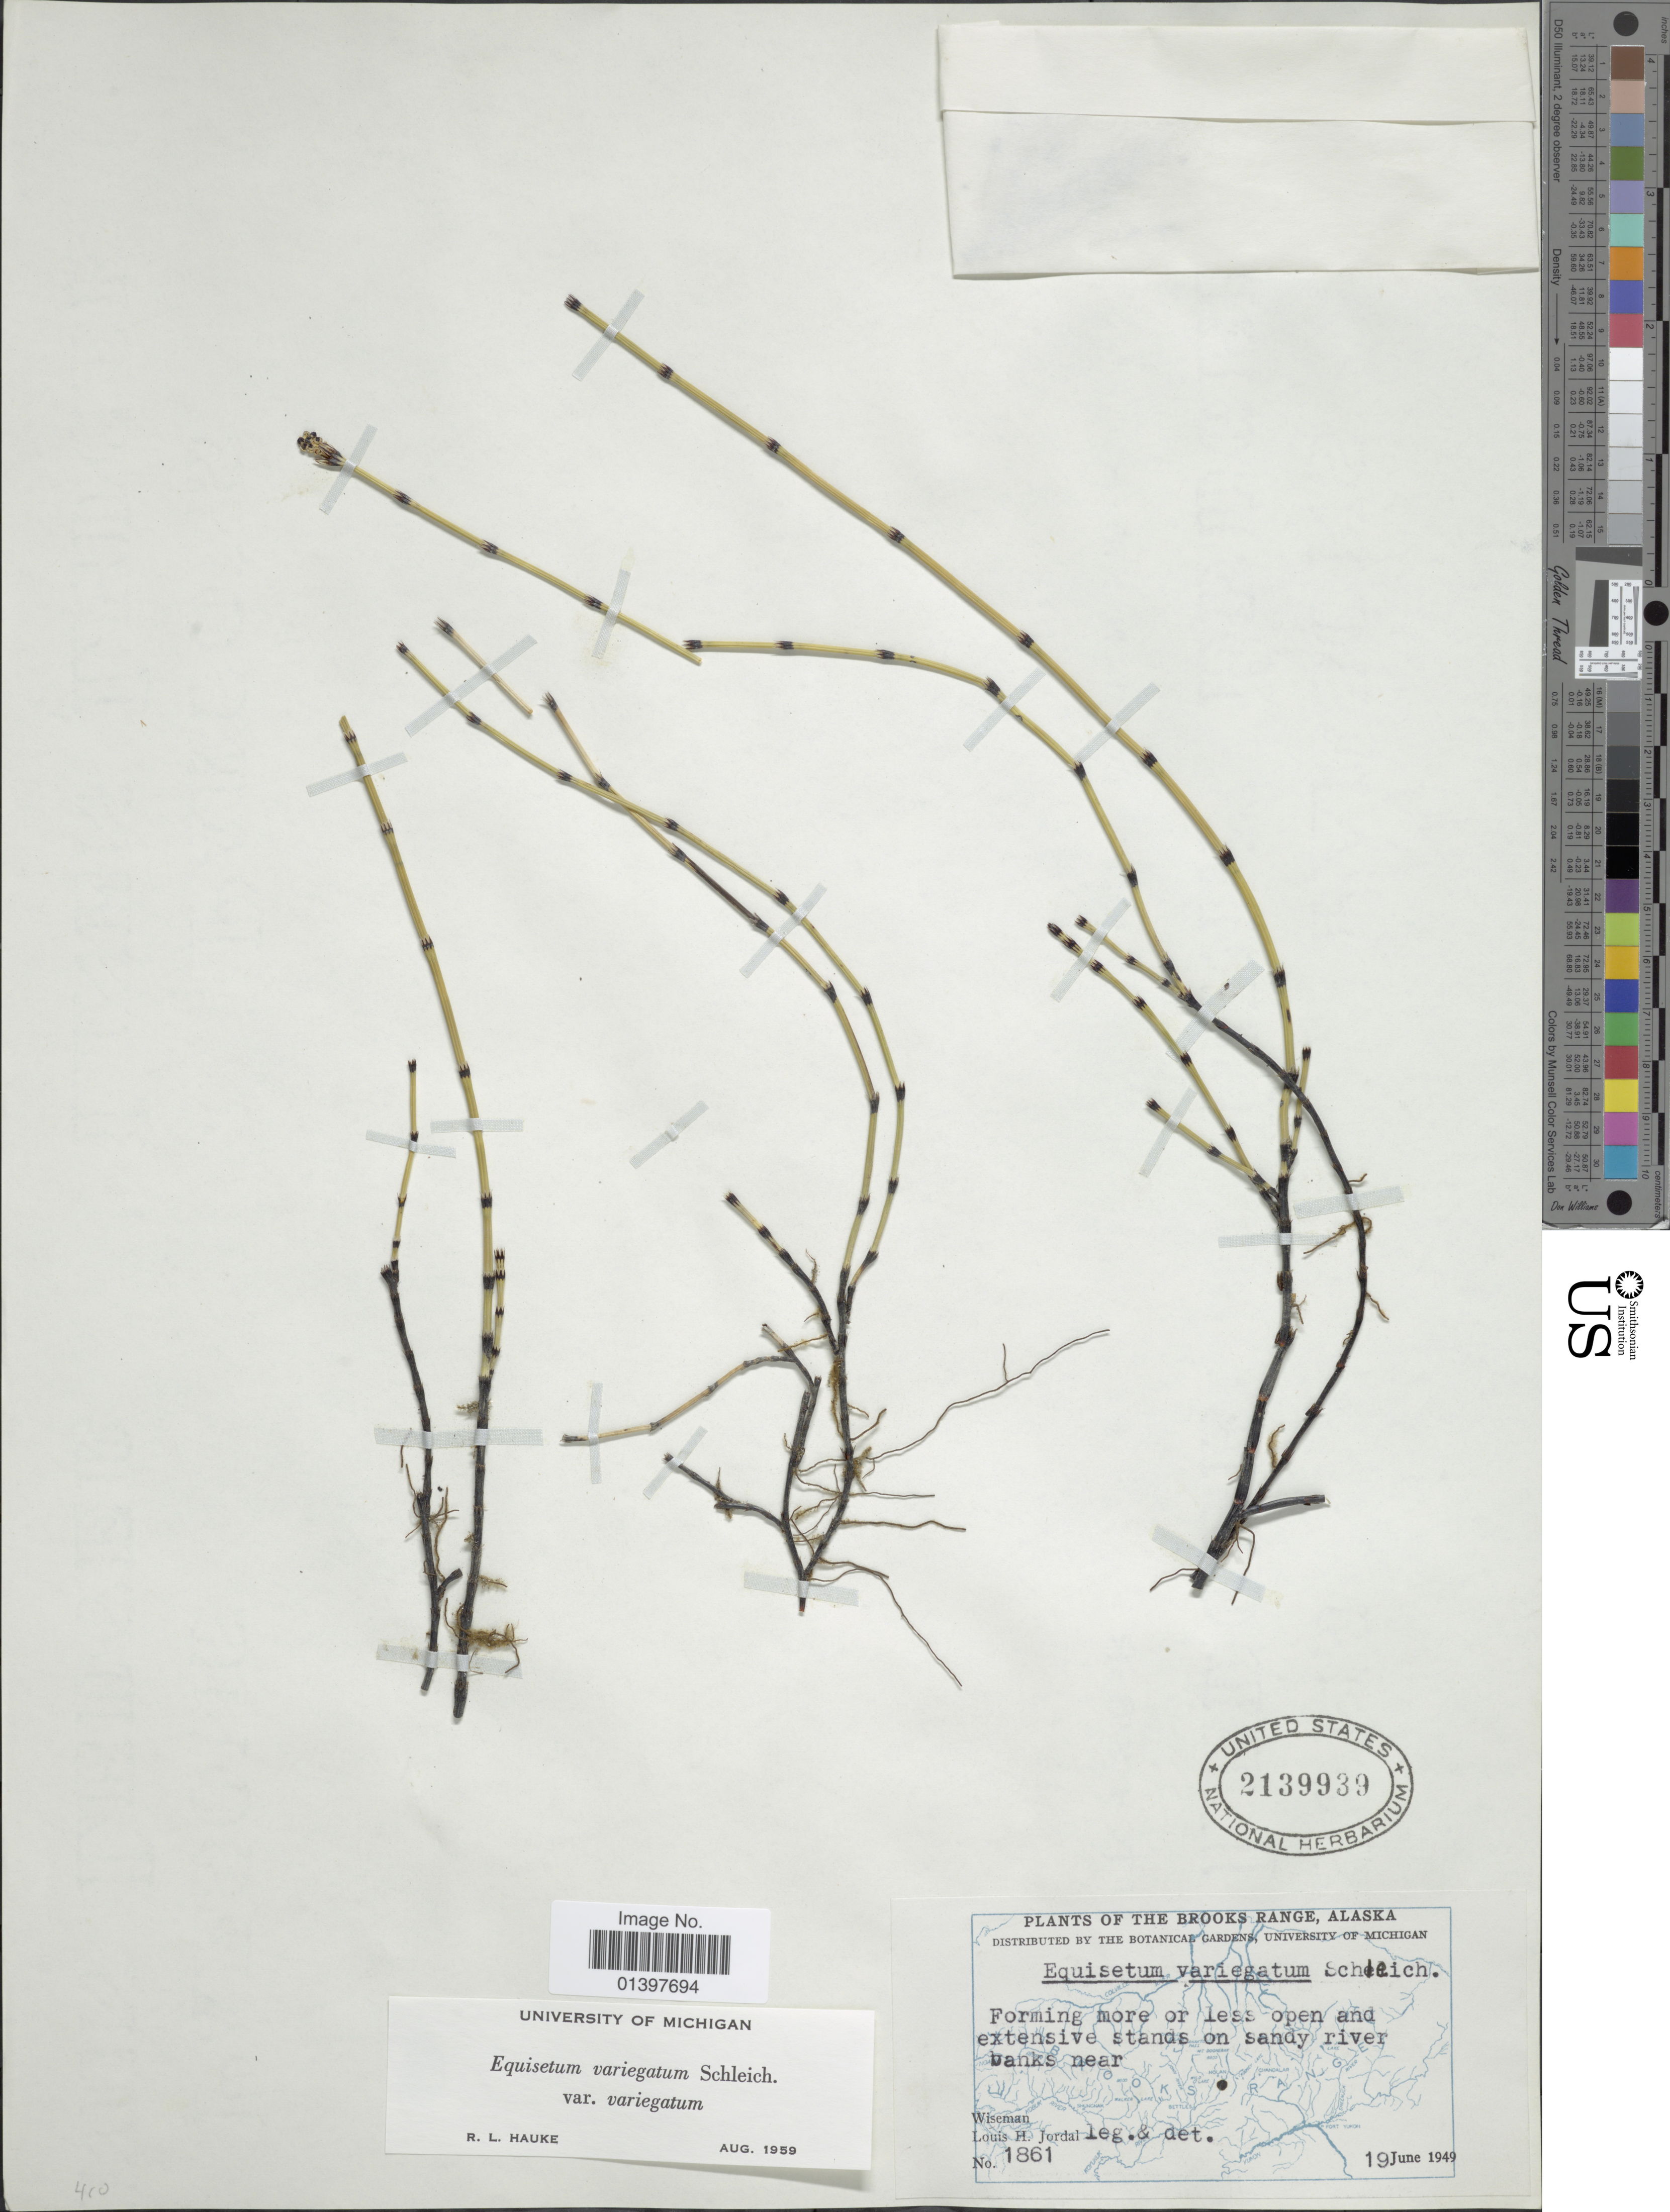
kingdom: Plantae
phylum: Tracheophyta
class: Polypodiopsida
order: Equisetales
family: Equisetaceae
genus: Equisetum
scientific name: Equisetum variegatum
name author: Schleich. ex F. Weber & D. Mohr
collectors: -. Wiseman & L. Jordal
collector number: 1861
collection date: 1949-06-19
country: United States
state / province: Alaska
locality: Brooks Range, Alaska, Forming more or less open and extensive stands on sandy river near banks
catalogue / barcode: US 2139939